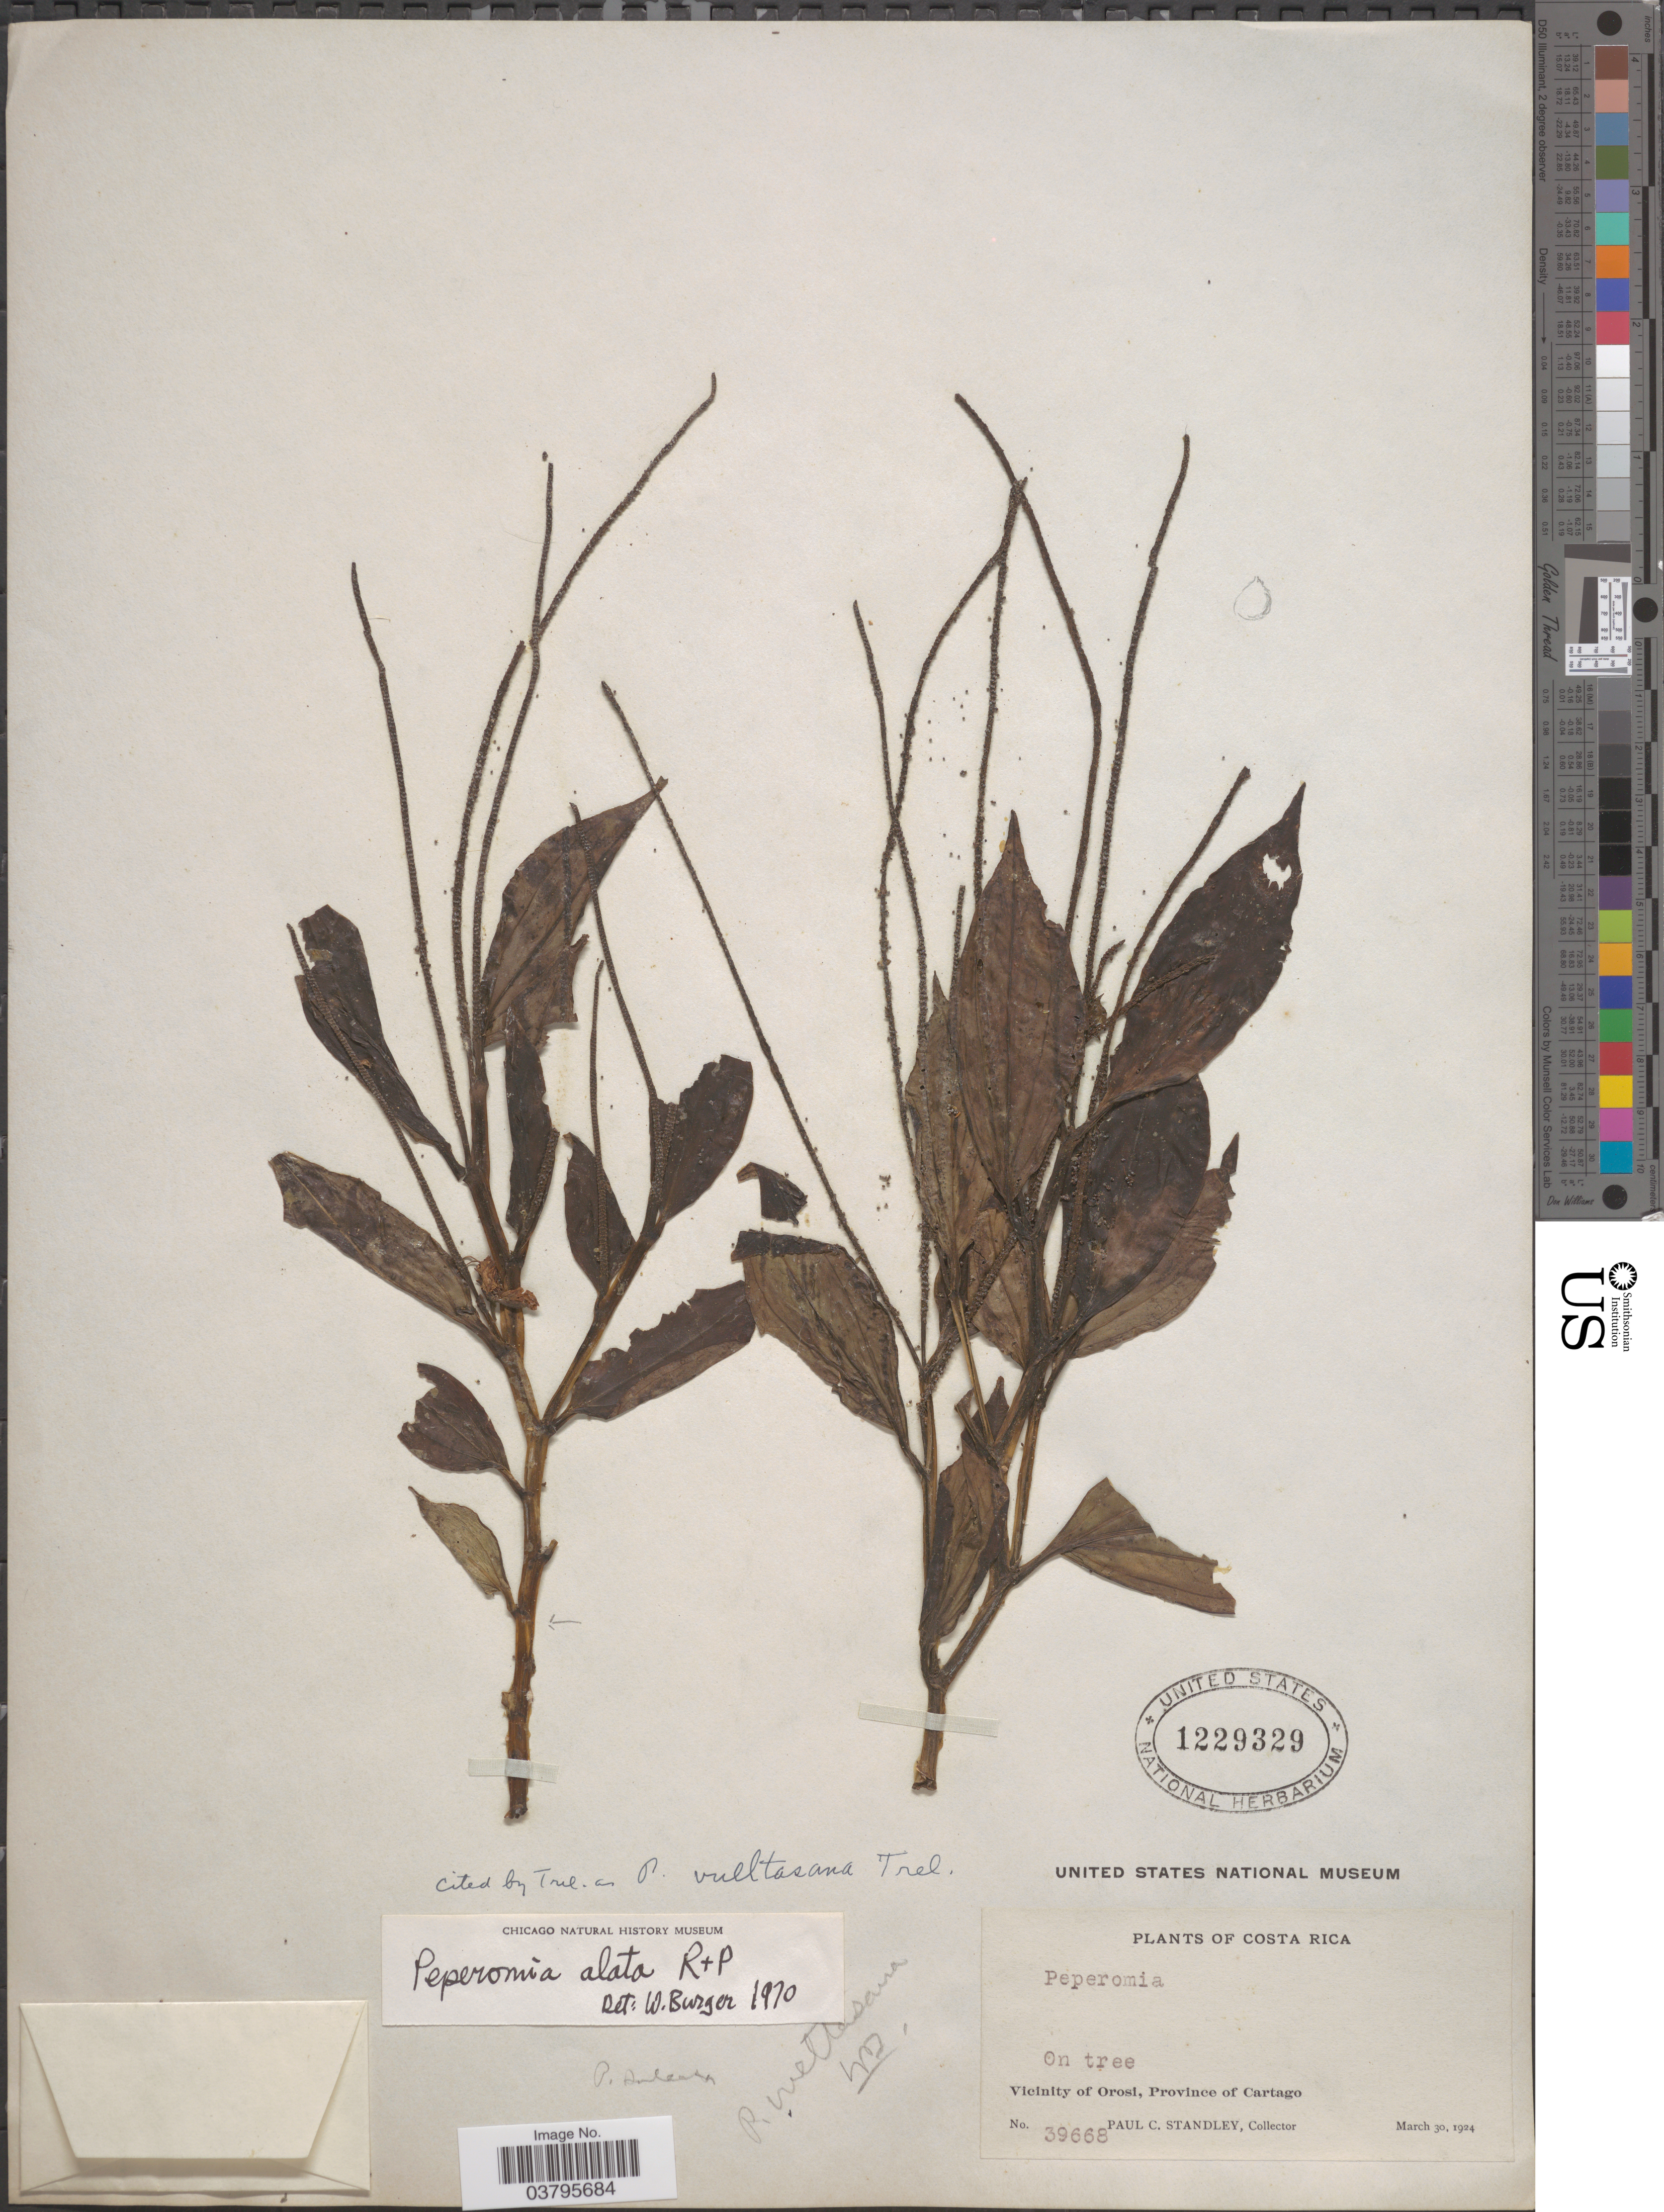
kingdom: Plantae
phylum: Tracheophyta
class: Magnoliopsida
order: Piperales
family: Piperaceae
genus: Peperomia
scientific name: Peperomia alata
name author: Ruiz & Pav.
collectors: P. C. Standley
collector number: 39668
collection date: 1924-03-30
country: Costa Rica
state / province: Cartago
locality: Vicinity of Orosi.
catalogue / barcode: US 1229329